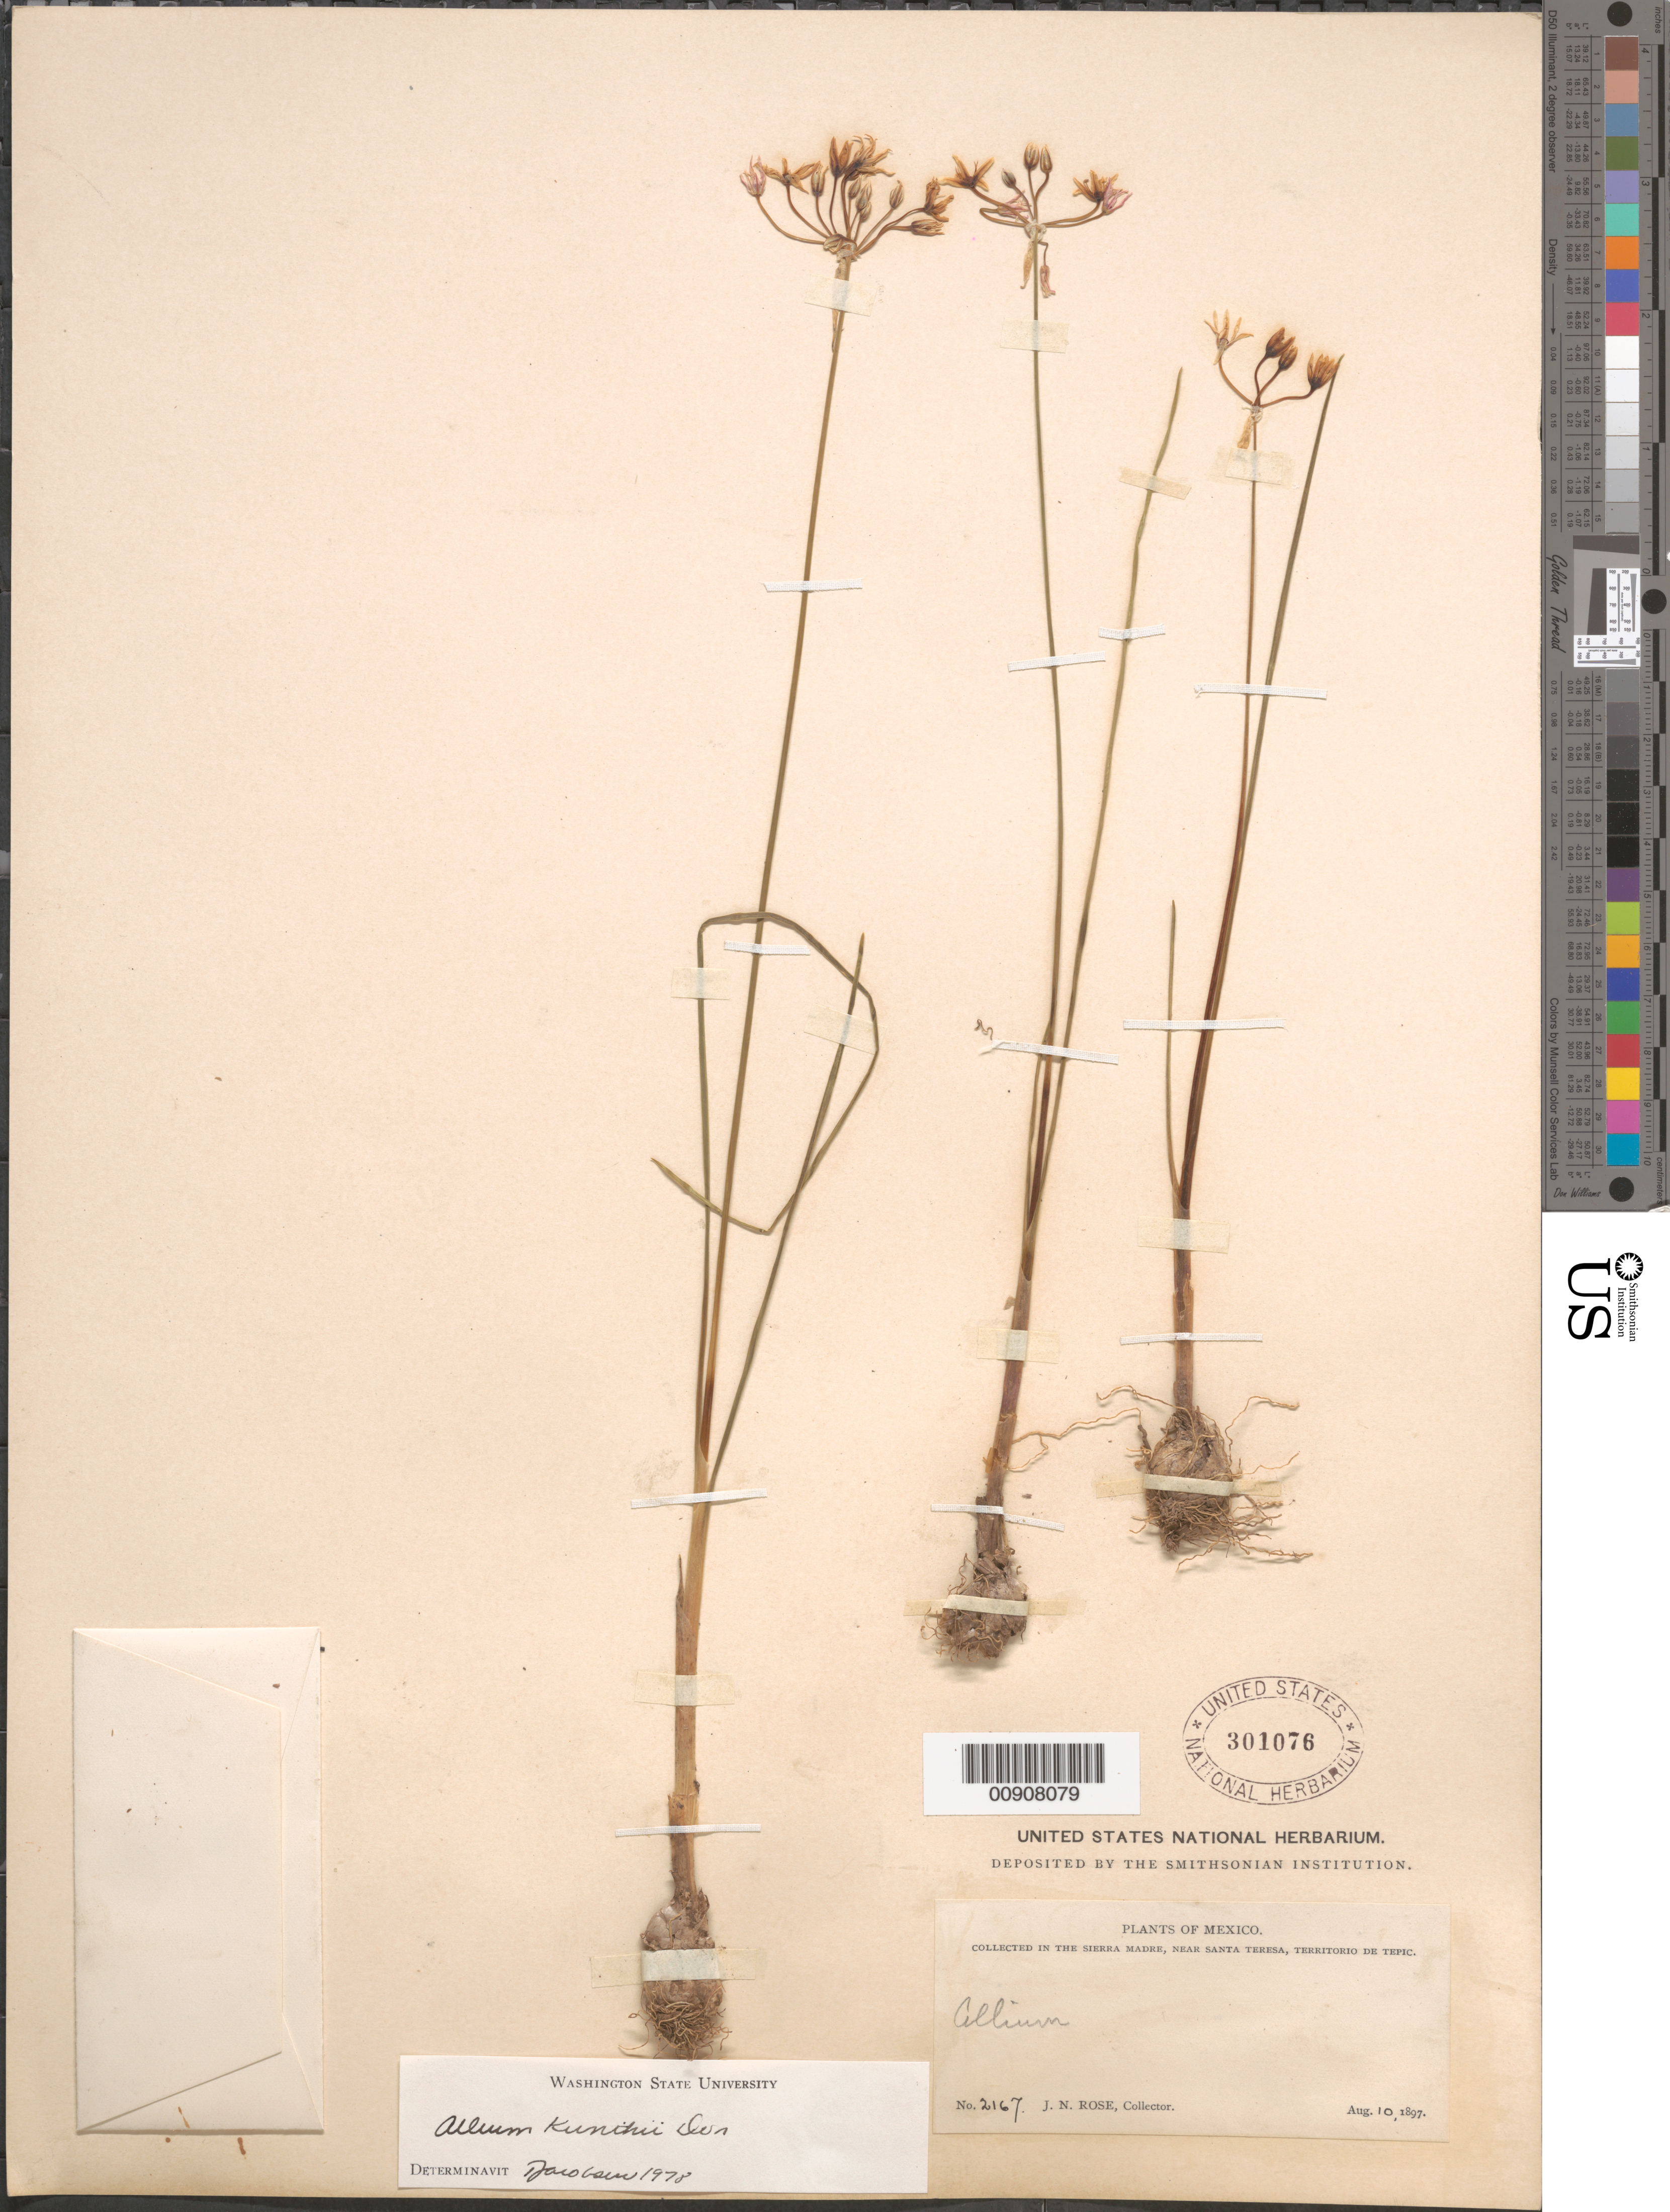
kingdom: Plantae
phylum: Tracheophyta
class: Liliopsida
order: Asparagales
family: Amaryllidaceae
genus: Allium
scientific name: Allium kunthii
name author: G. Don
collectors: J. N. Rose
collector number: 2167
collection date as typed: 10 Aug 1897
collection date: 1897-08-10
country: Mexico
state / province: Nayarit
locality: In the Sierra Madre, near Santa Teresa, Territorio de Tepic.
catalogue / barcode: US 301076